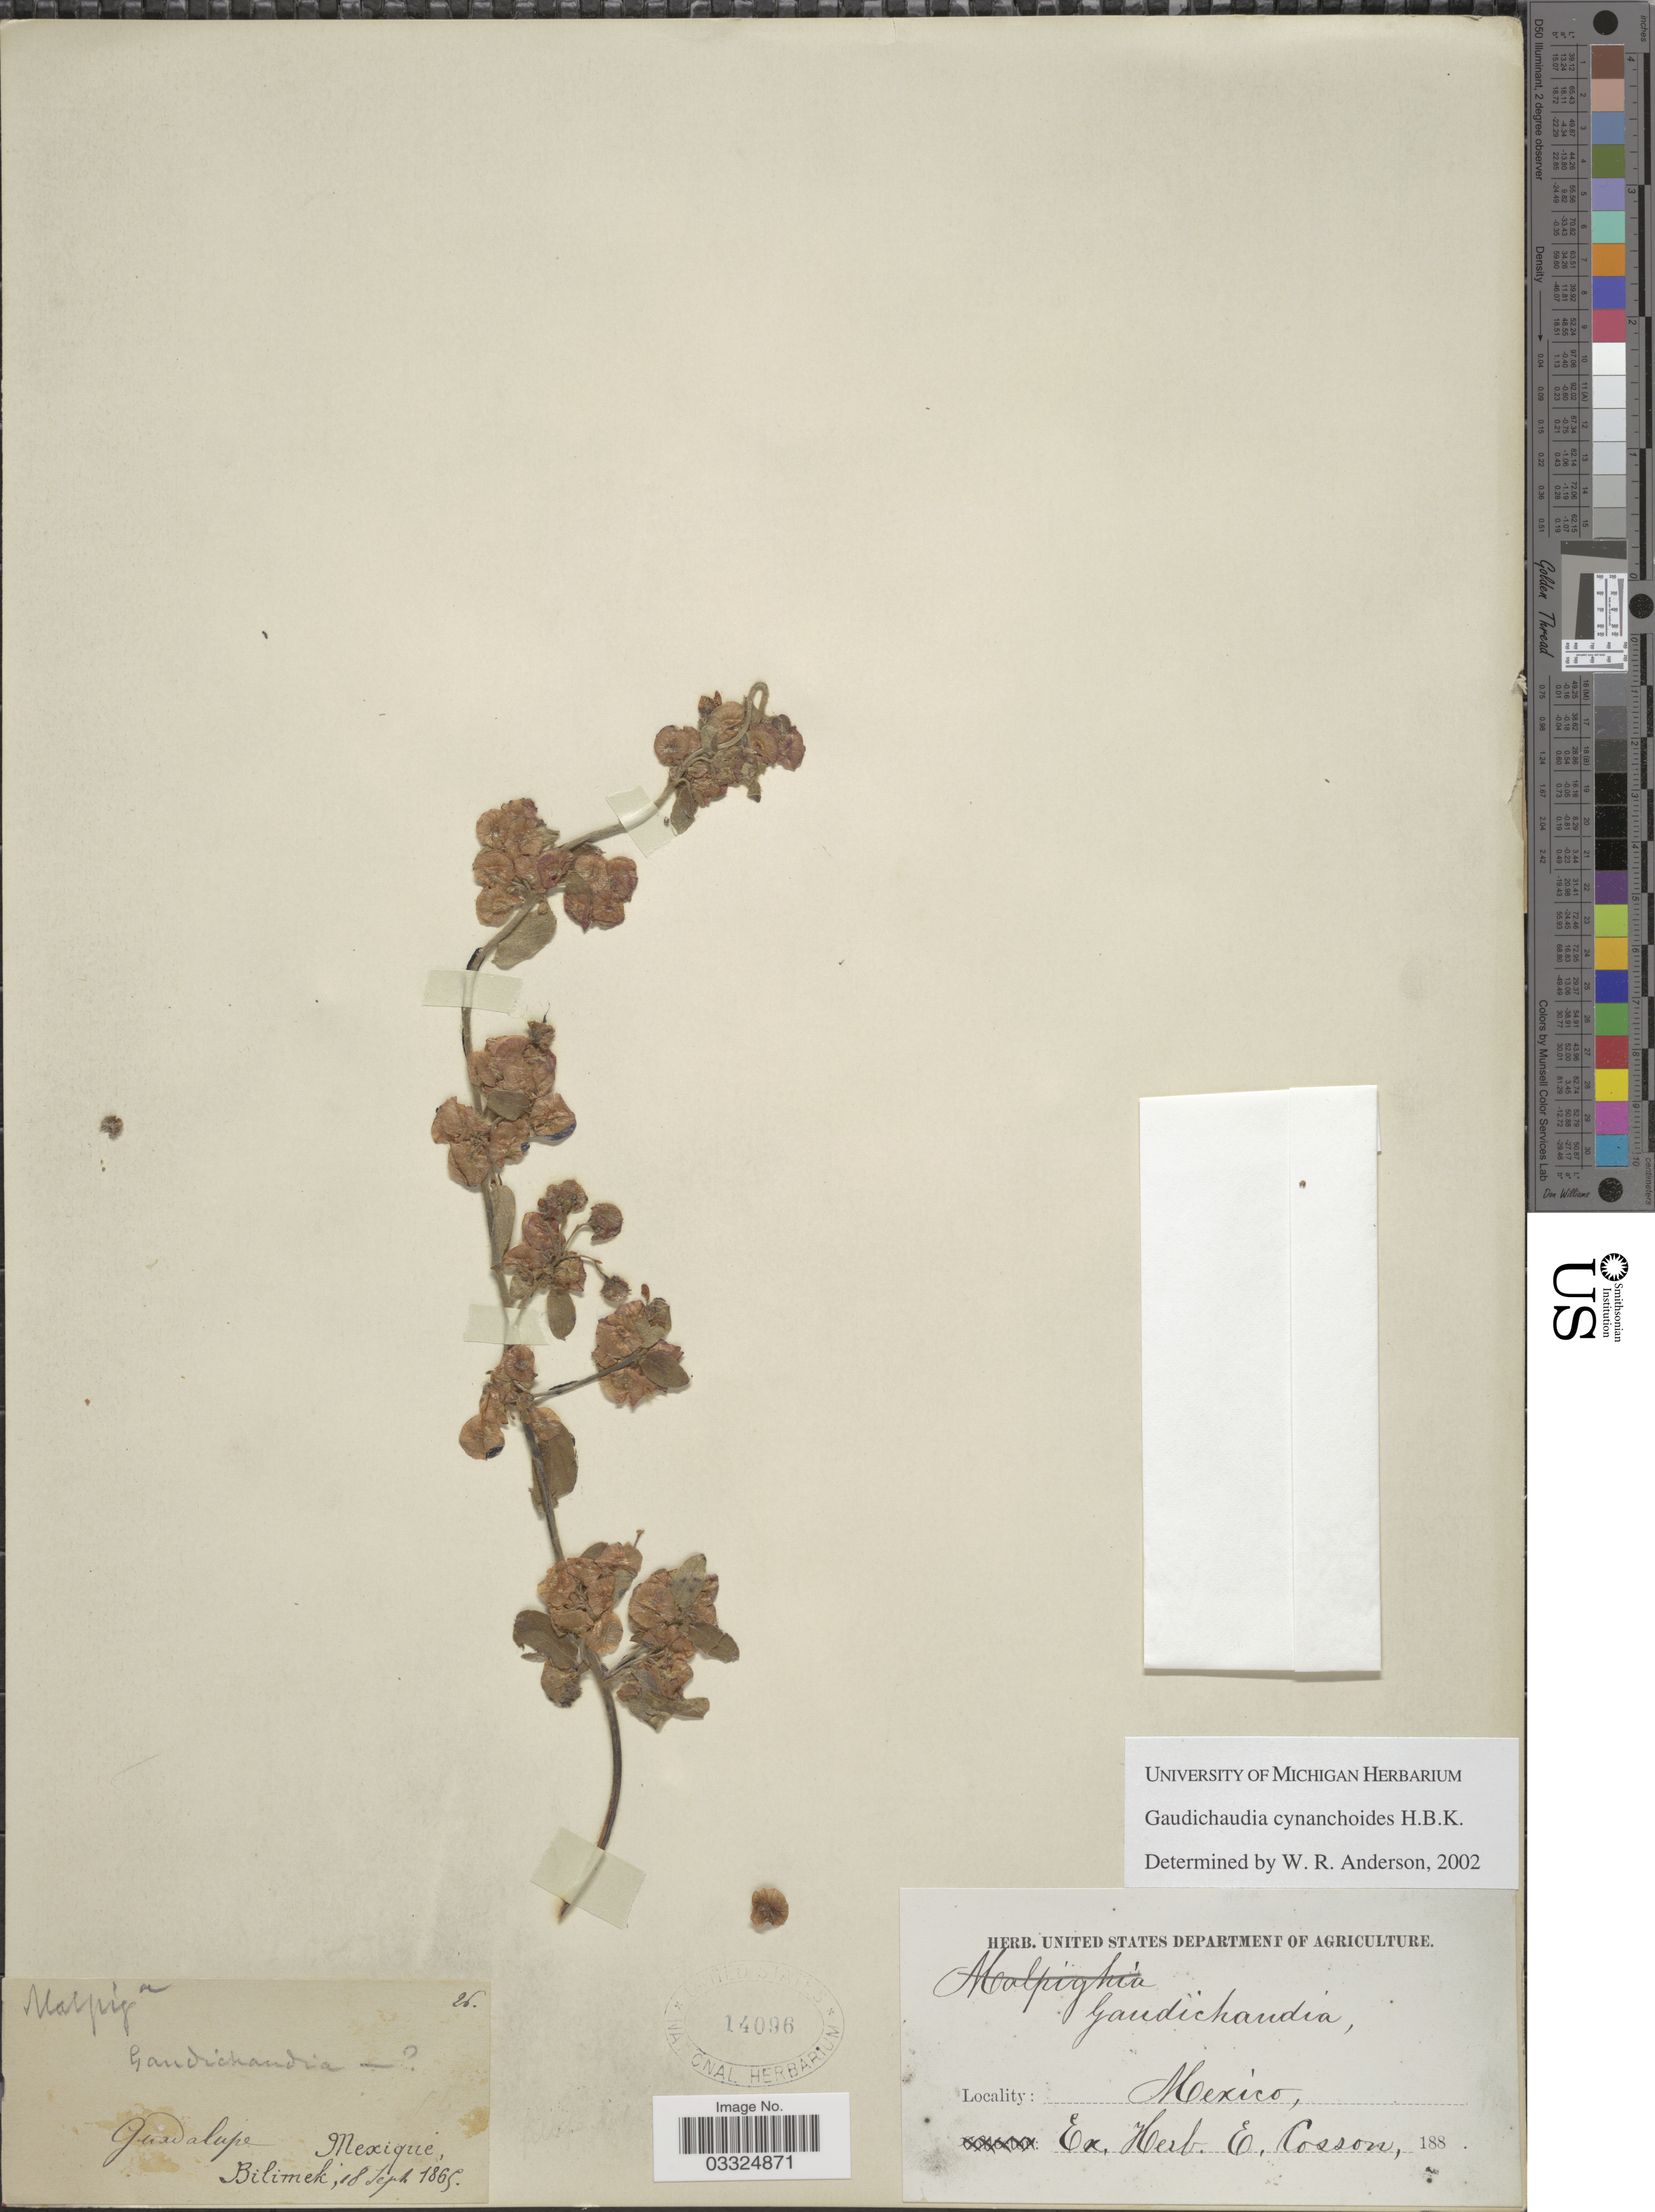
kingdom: Plantae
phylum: Tracheophyta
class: Magnoliopsida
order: Malpighiales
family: Malpighiaceae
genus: Gaudichaudia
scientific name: Gaudichaudia cynanchoides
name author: Kunth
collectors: -. Bilimek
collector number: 26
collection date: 1865-09-18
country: Mexico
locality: Guadalipe.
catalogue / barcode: US 14096